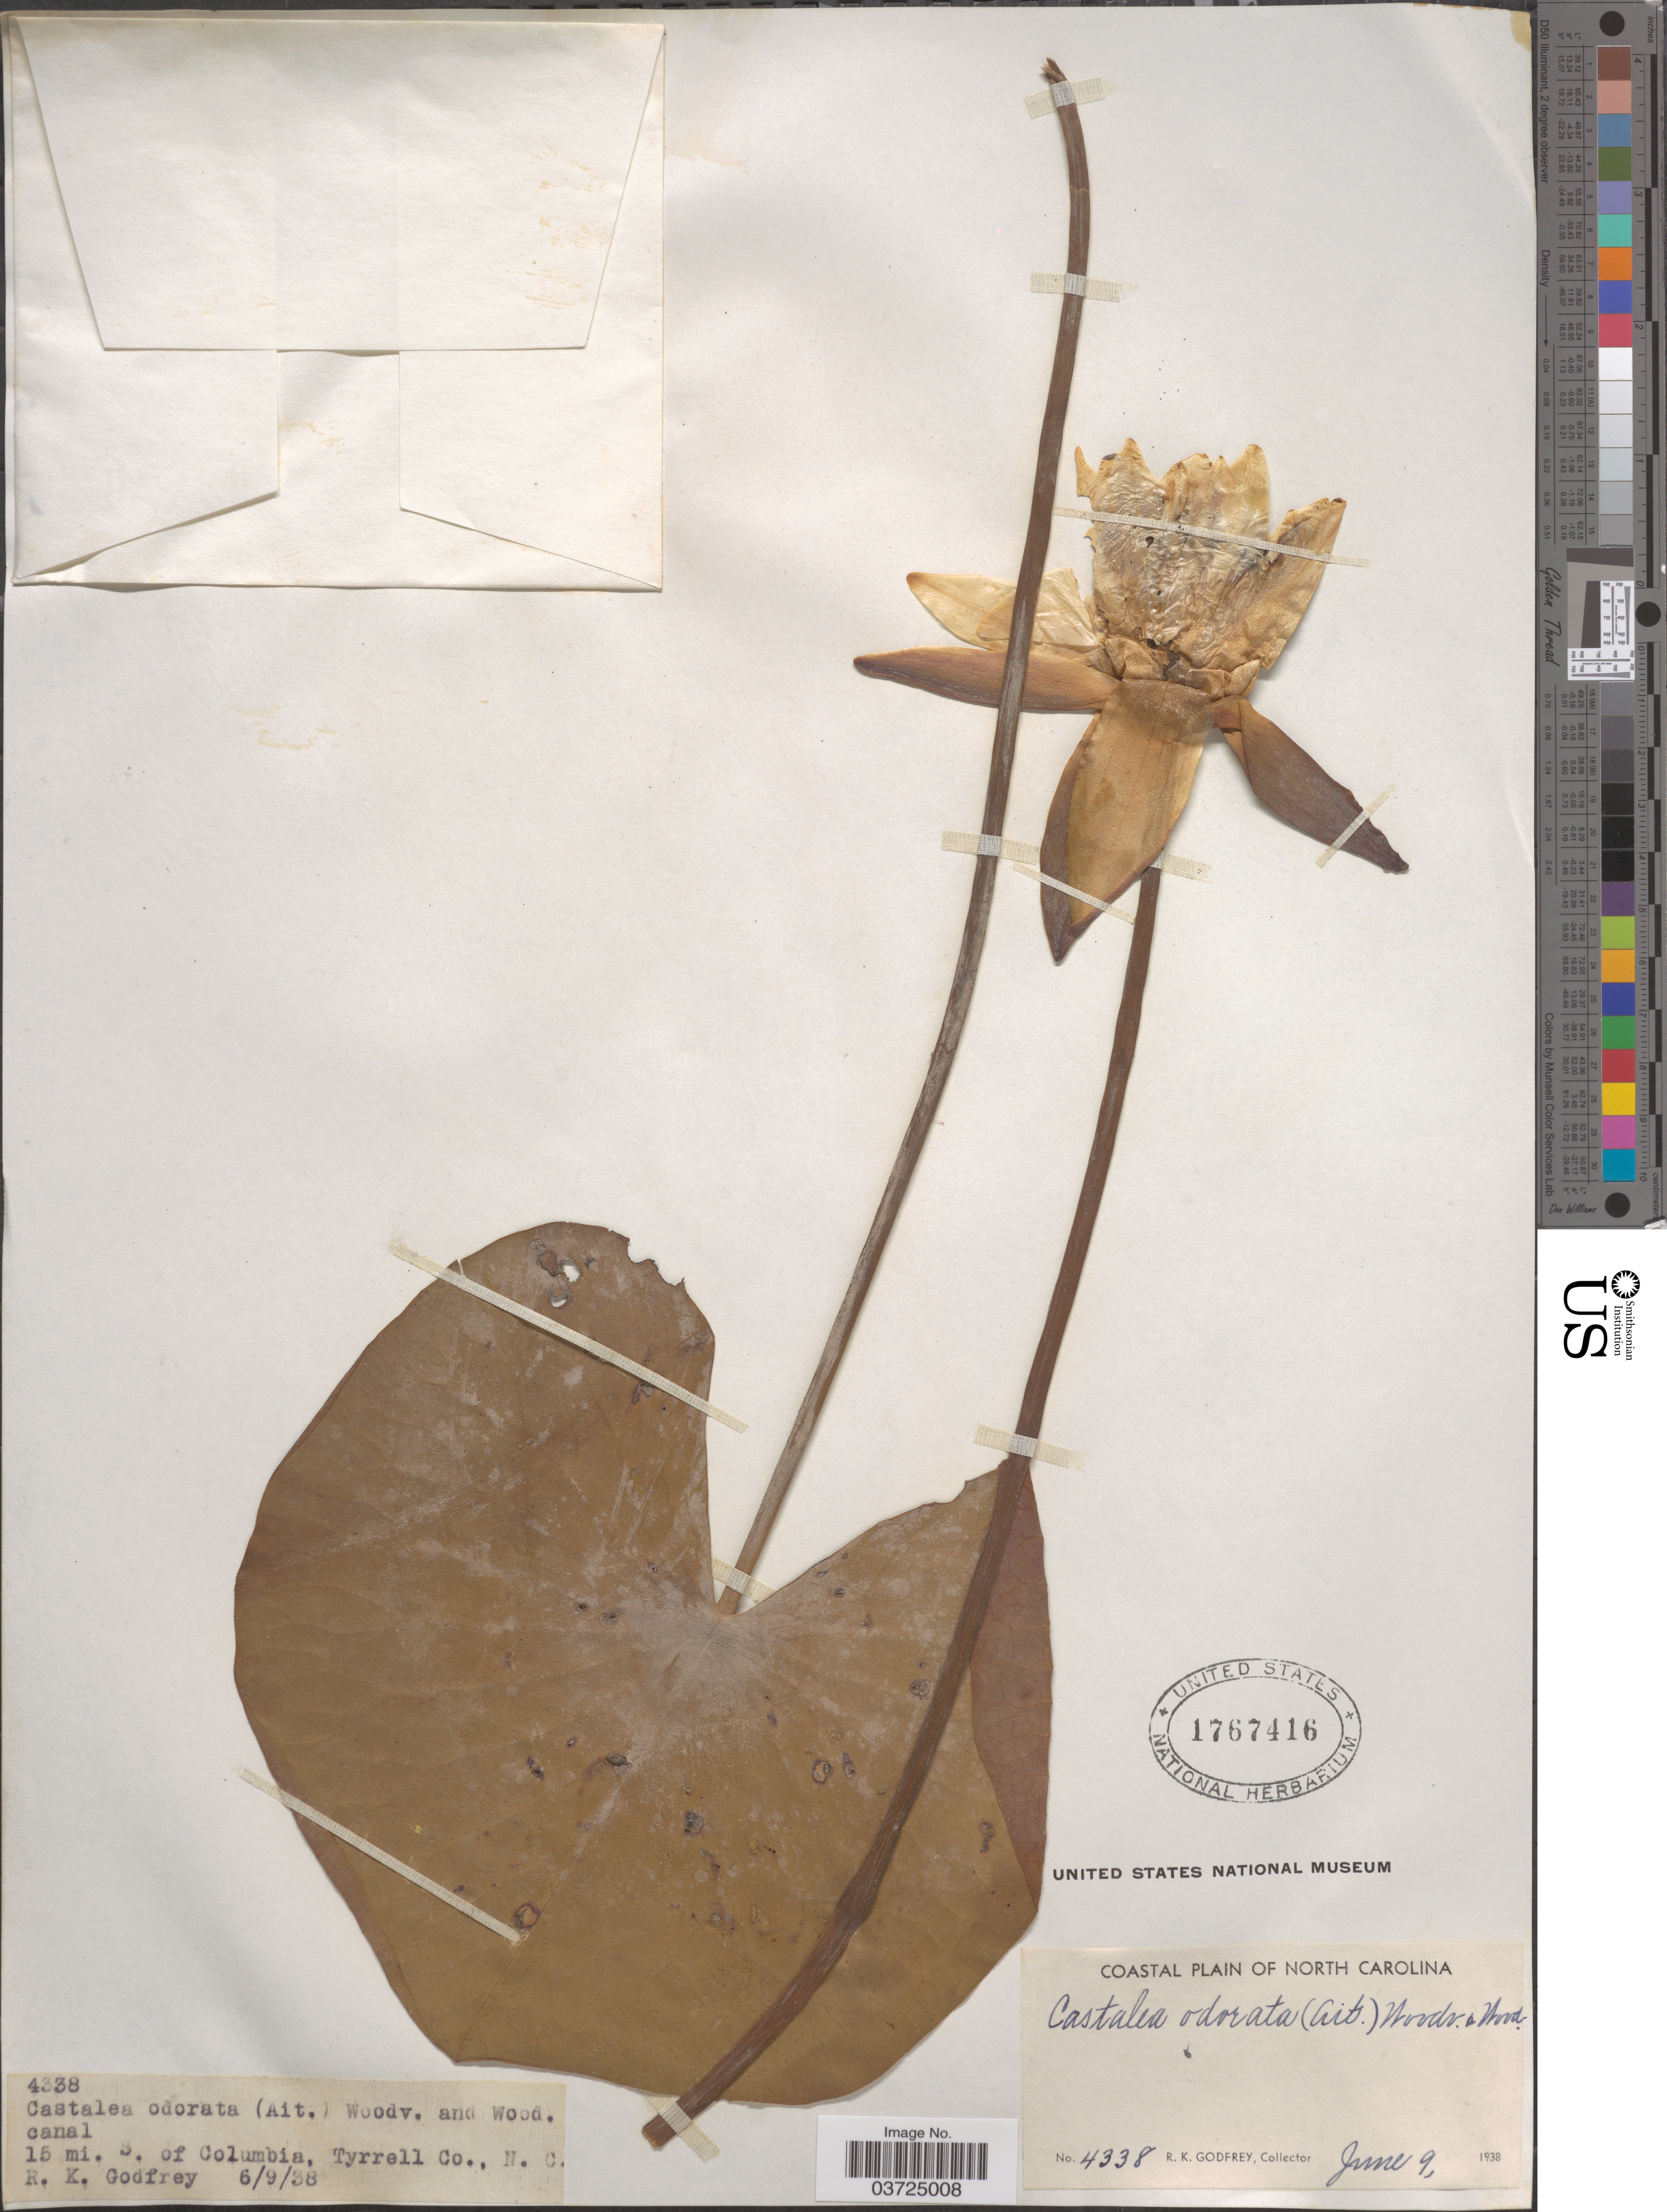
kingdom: Plantae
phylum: Tracheophyta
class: Magnoliopsida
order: Nymphaeales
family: Nymphaeaceae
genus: Nymphaea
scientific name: Nymphaea odorata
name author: Aiton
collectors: R. K. Godfrey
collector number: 4338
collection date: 1938-06-09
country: United States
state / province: North Carolina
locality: Coastal Plain. 15 mi. S. of Columbia, Tyrrel Co.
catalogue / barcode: US 1767416